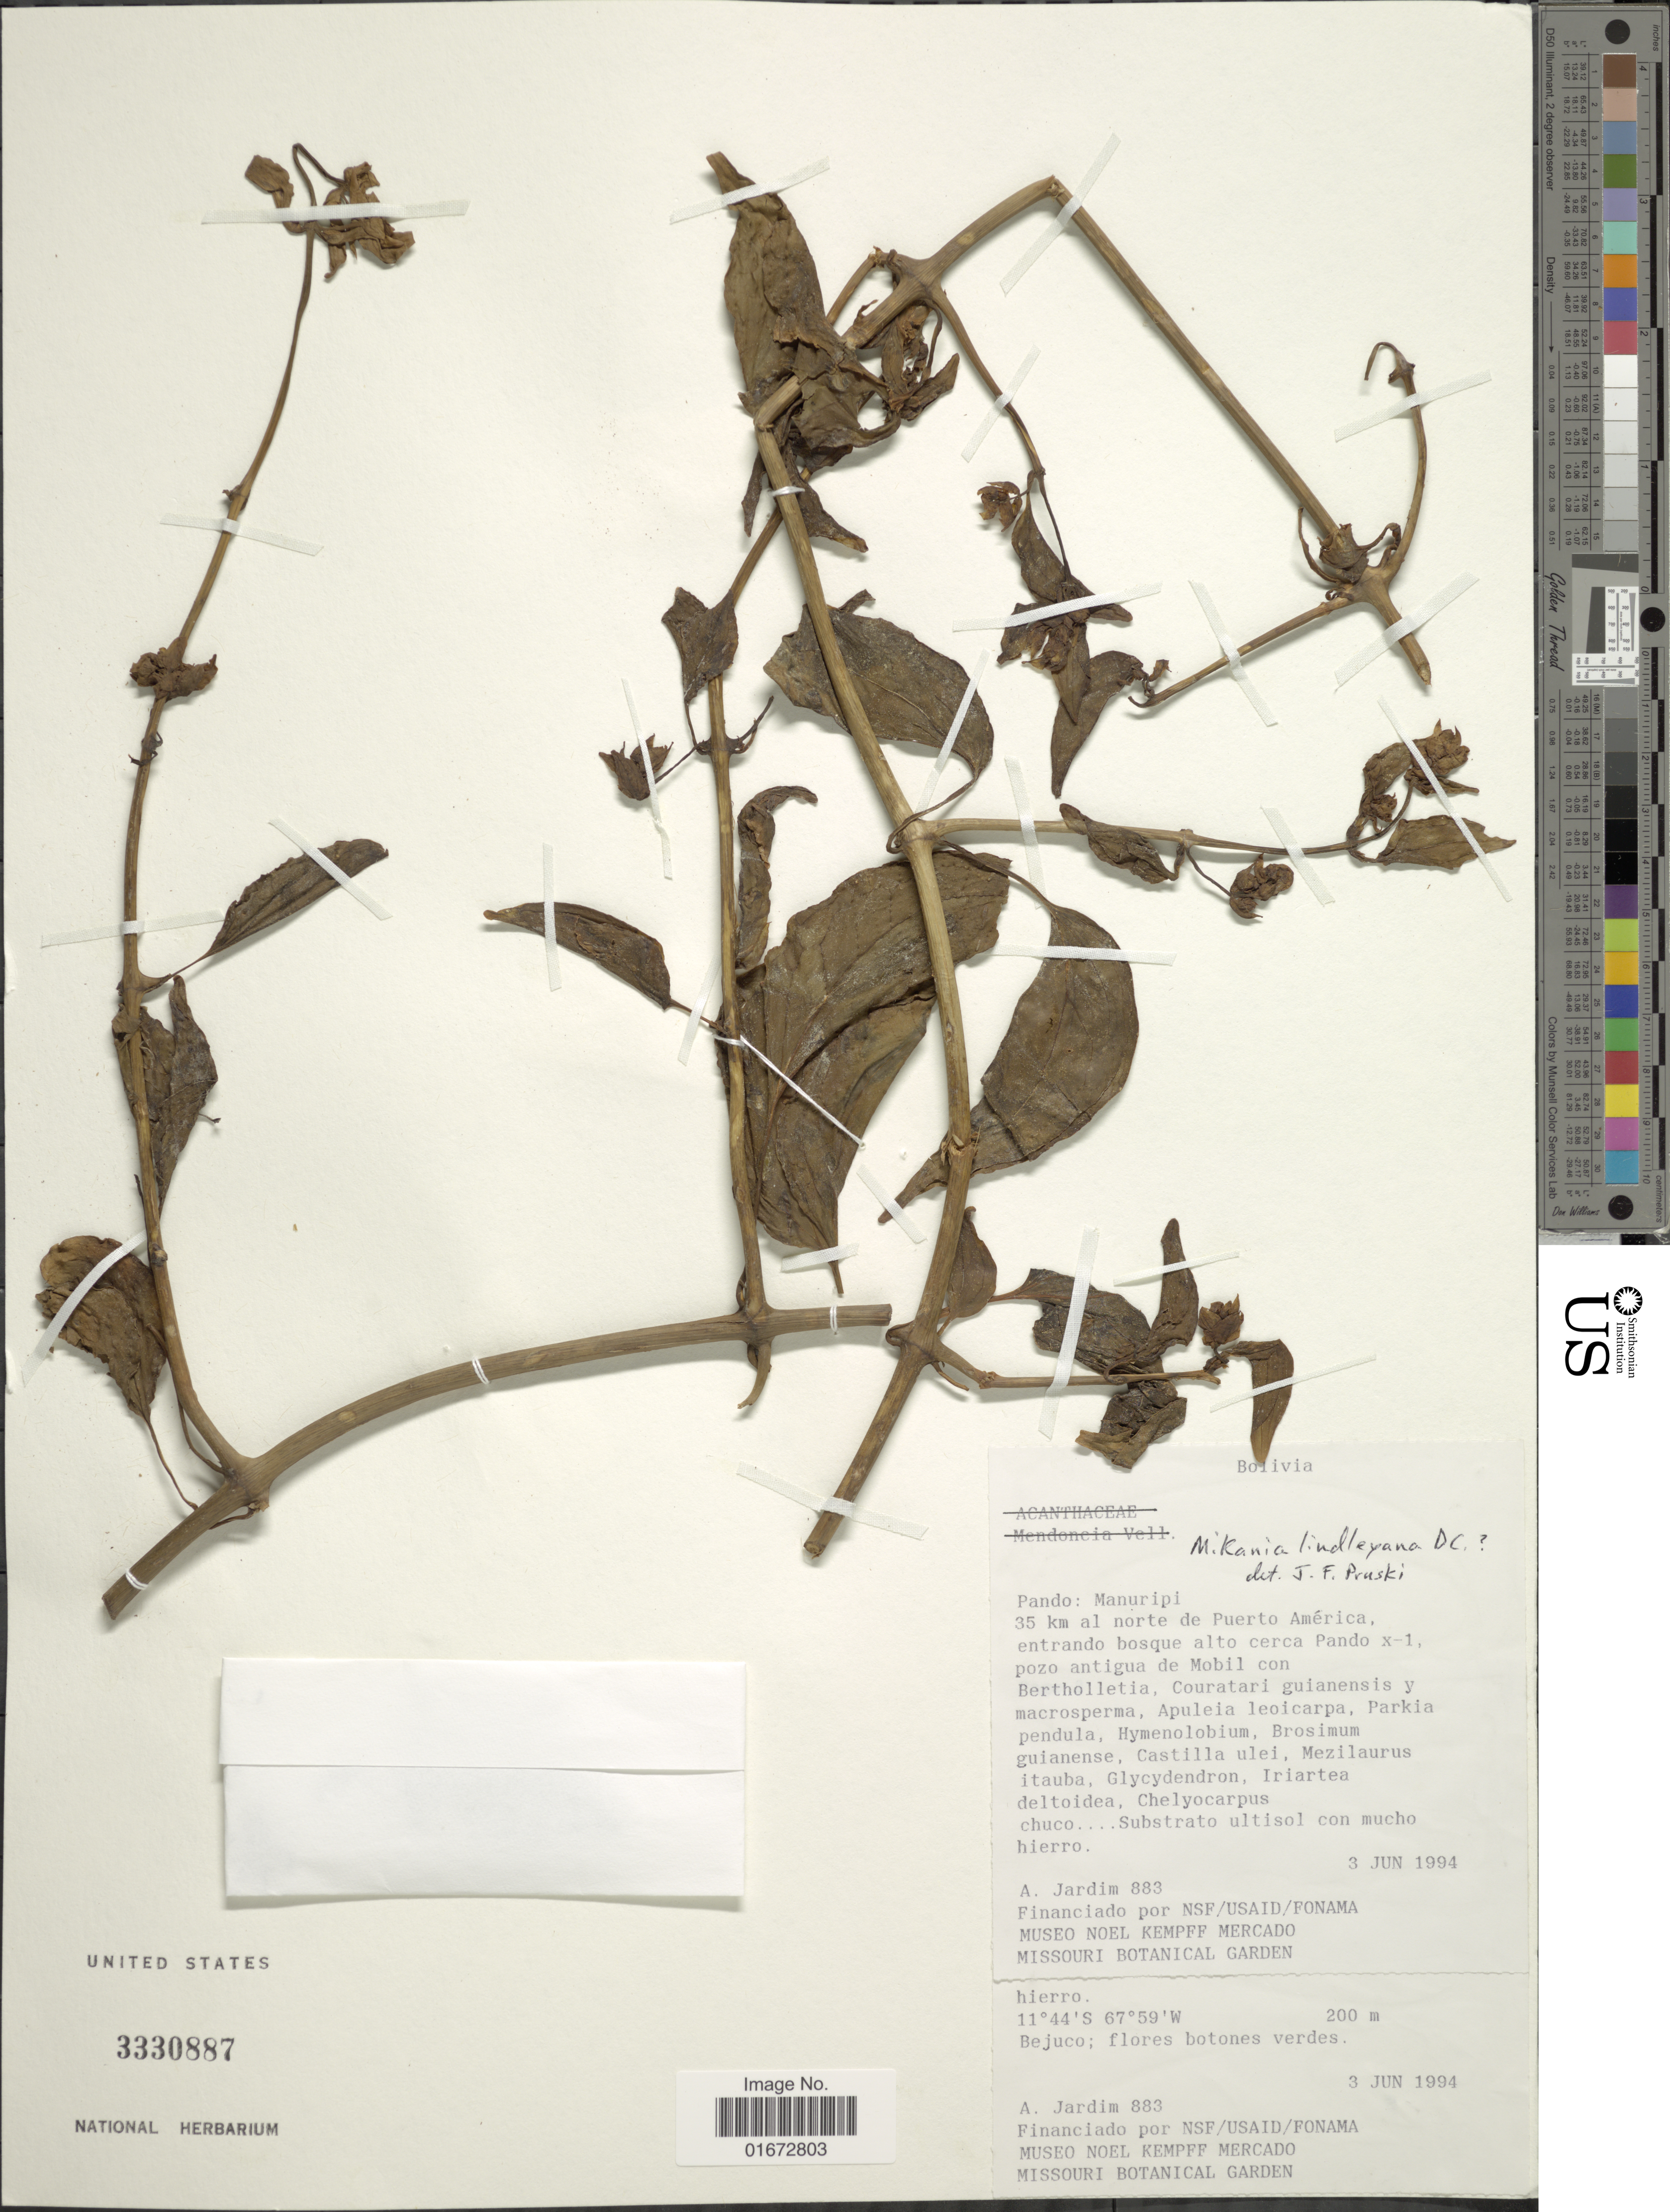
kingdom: Plantae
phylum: Tracheophyta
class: Magnoliopsida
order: Asterales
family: Asteraceae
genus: Mikania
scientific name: Mikania lindleyana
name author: DC.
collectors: A. Jardim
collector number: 883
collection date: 1994-06-03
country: Bolivia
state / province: Pando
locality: Pando: Manuripi. 35 km al norte de Puerto América, entrando bosque alto cerca Pando x-1; pozo antigua de Mobil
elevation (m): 200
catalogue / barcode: US 3330887